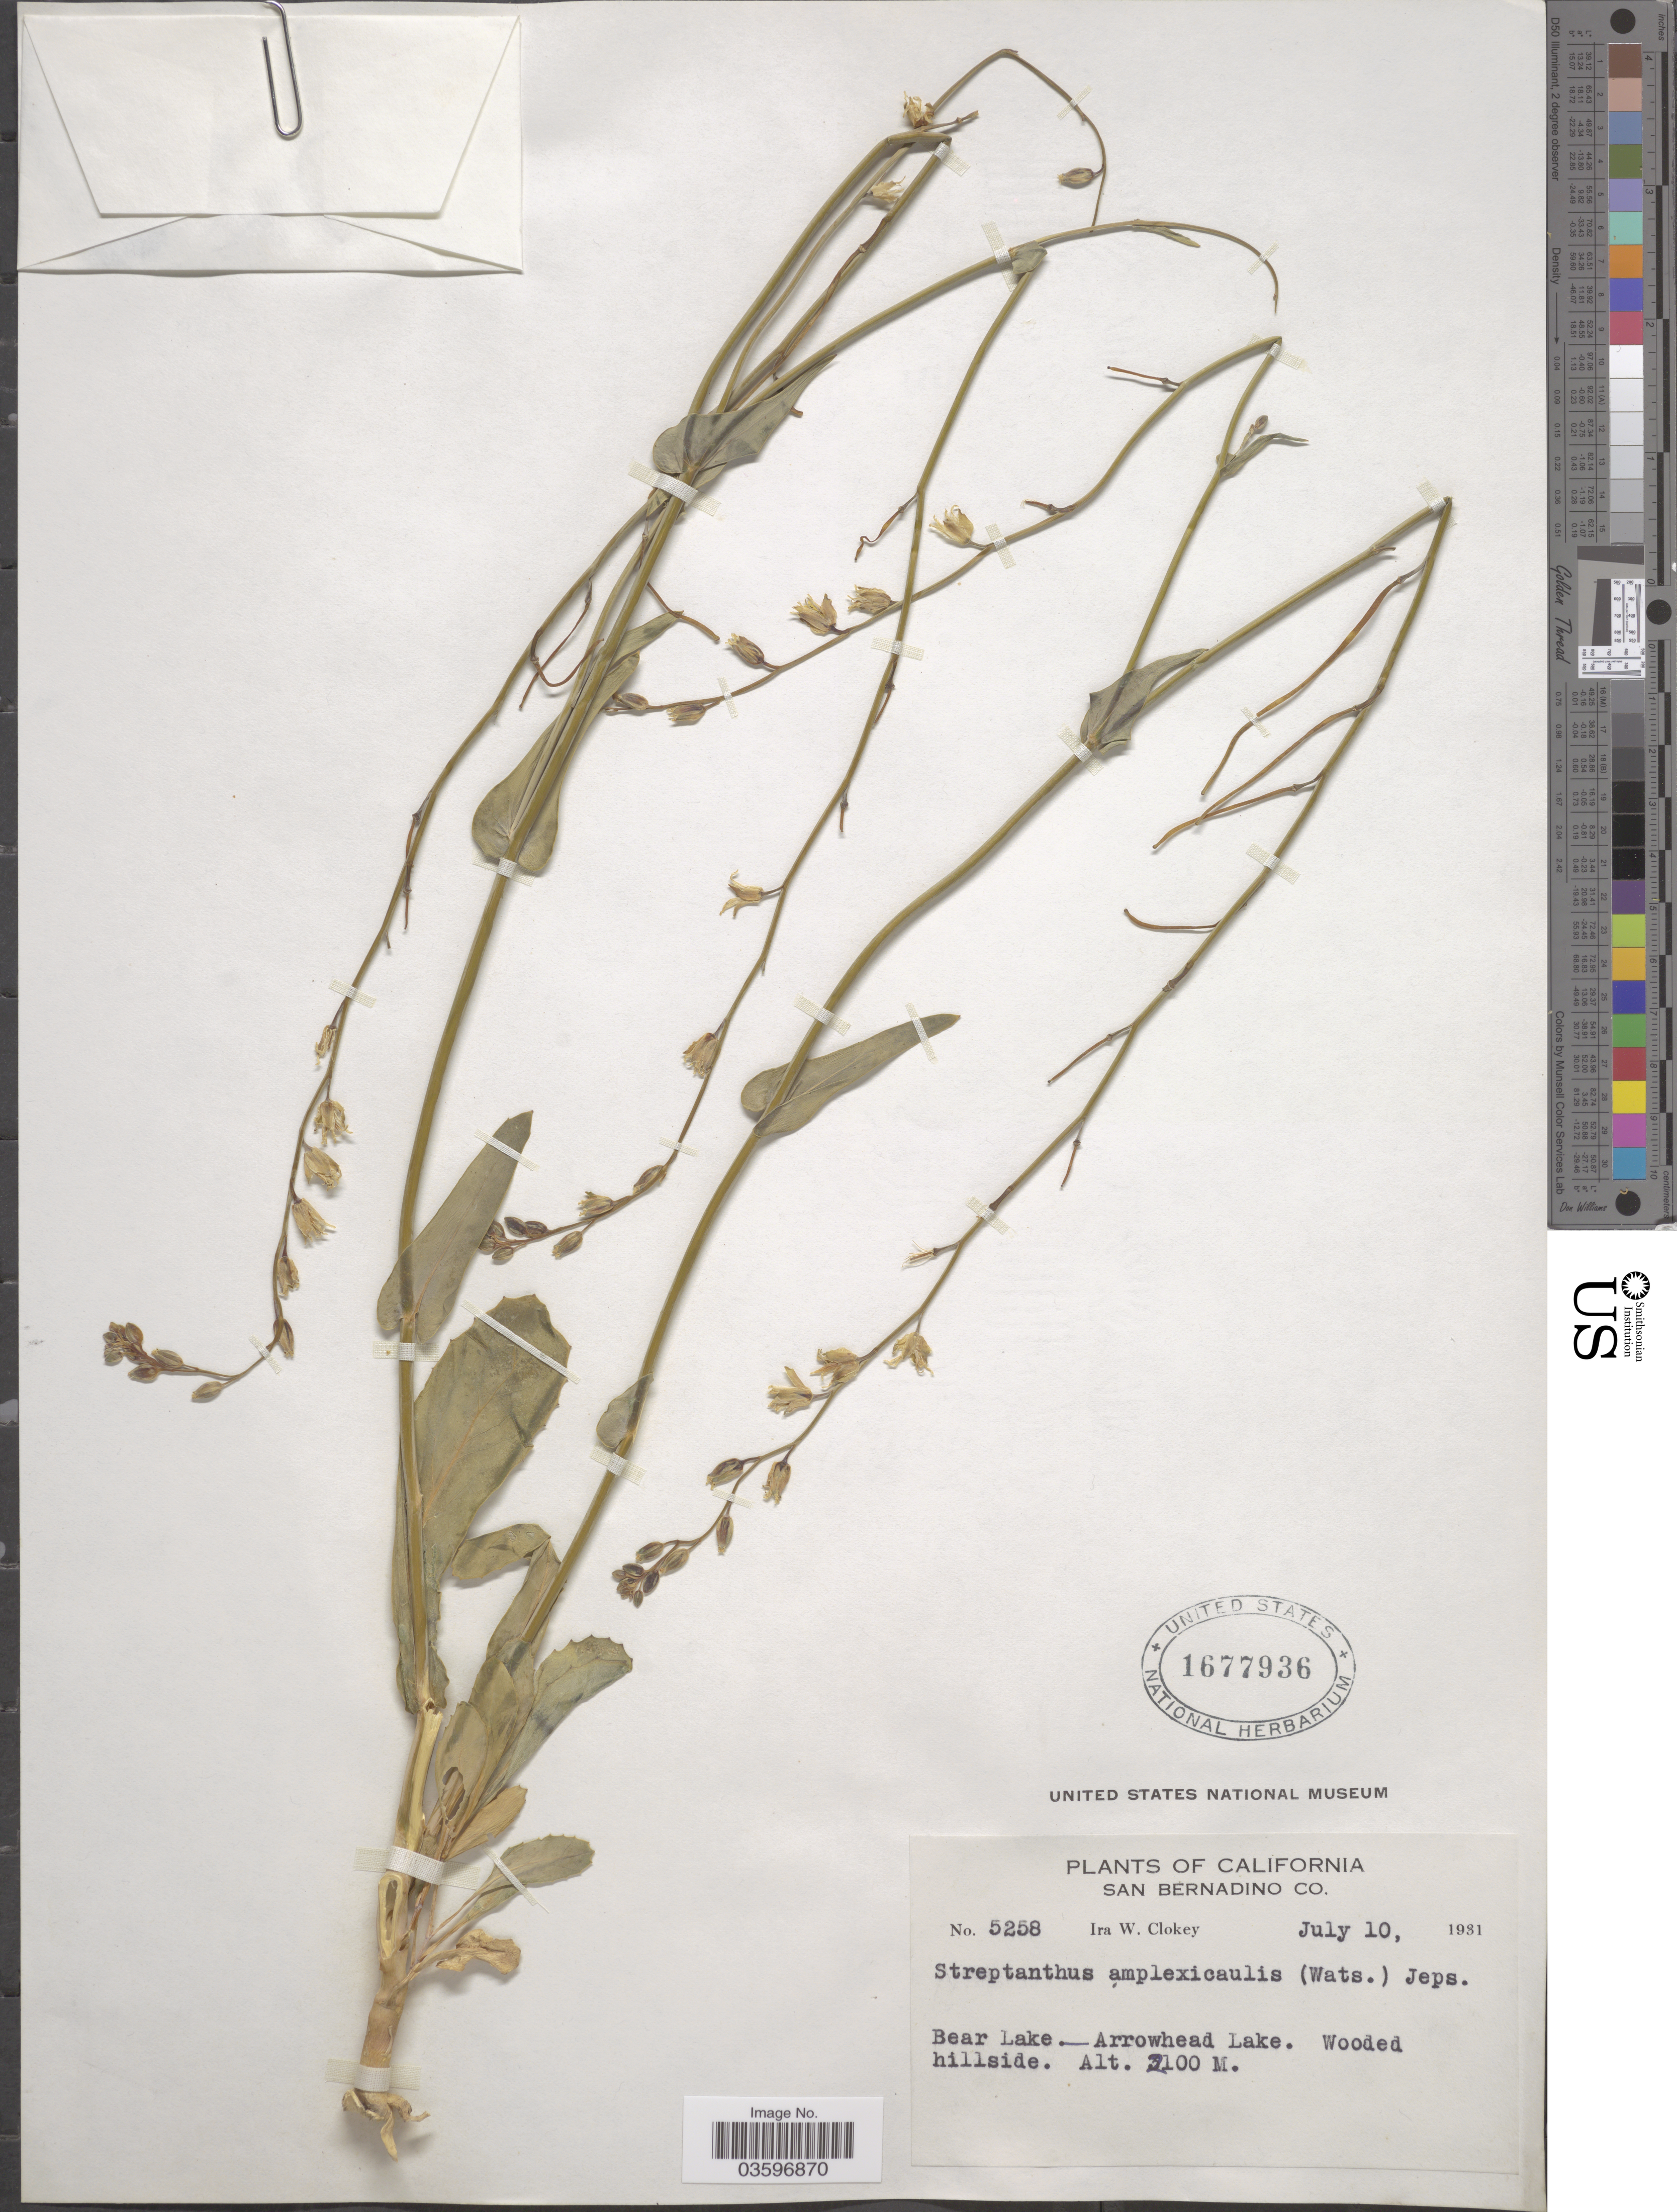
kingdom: Plantae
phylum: Tracheophyta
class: Magnoliopsida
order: Brassicales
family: Brassicaceae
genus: Caulanthus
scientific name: Caulanthus amplexicaulis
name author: S. Watson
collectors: I. W. Clokey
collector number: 5258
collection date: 1981-07-10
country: United States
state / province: California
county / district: San Bernardino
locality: San Bernardino Co. Bear Lake. Arrowhead Lake.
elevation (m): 2100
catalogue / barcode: US 1677936